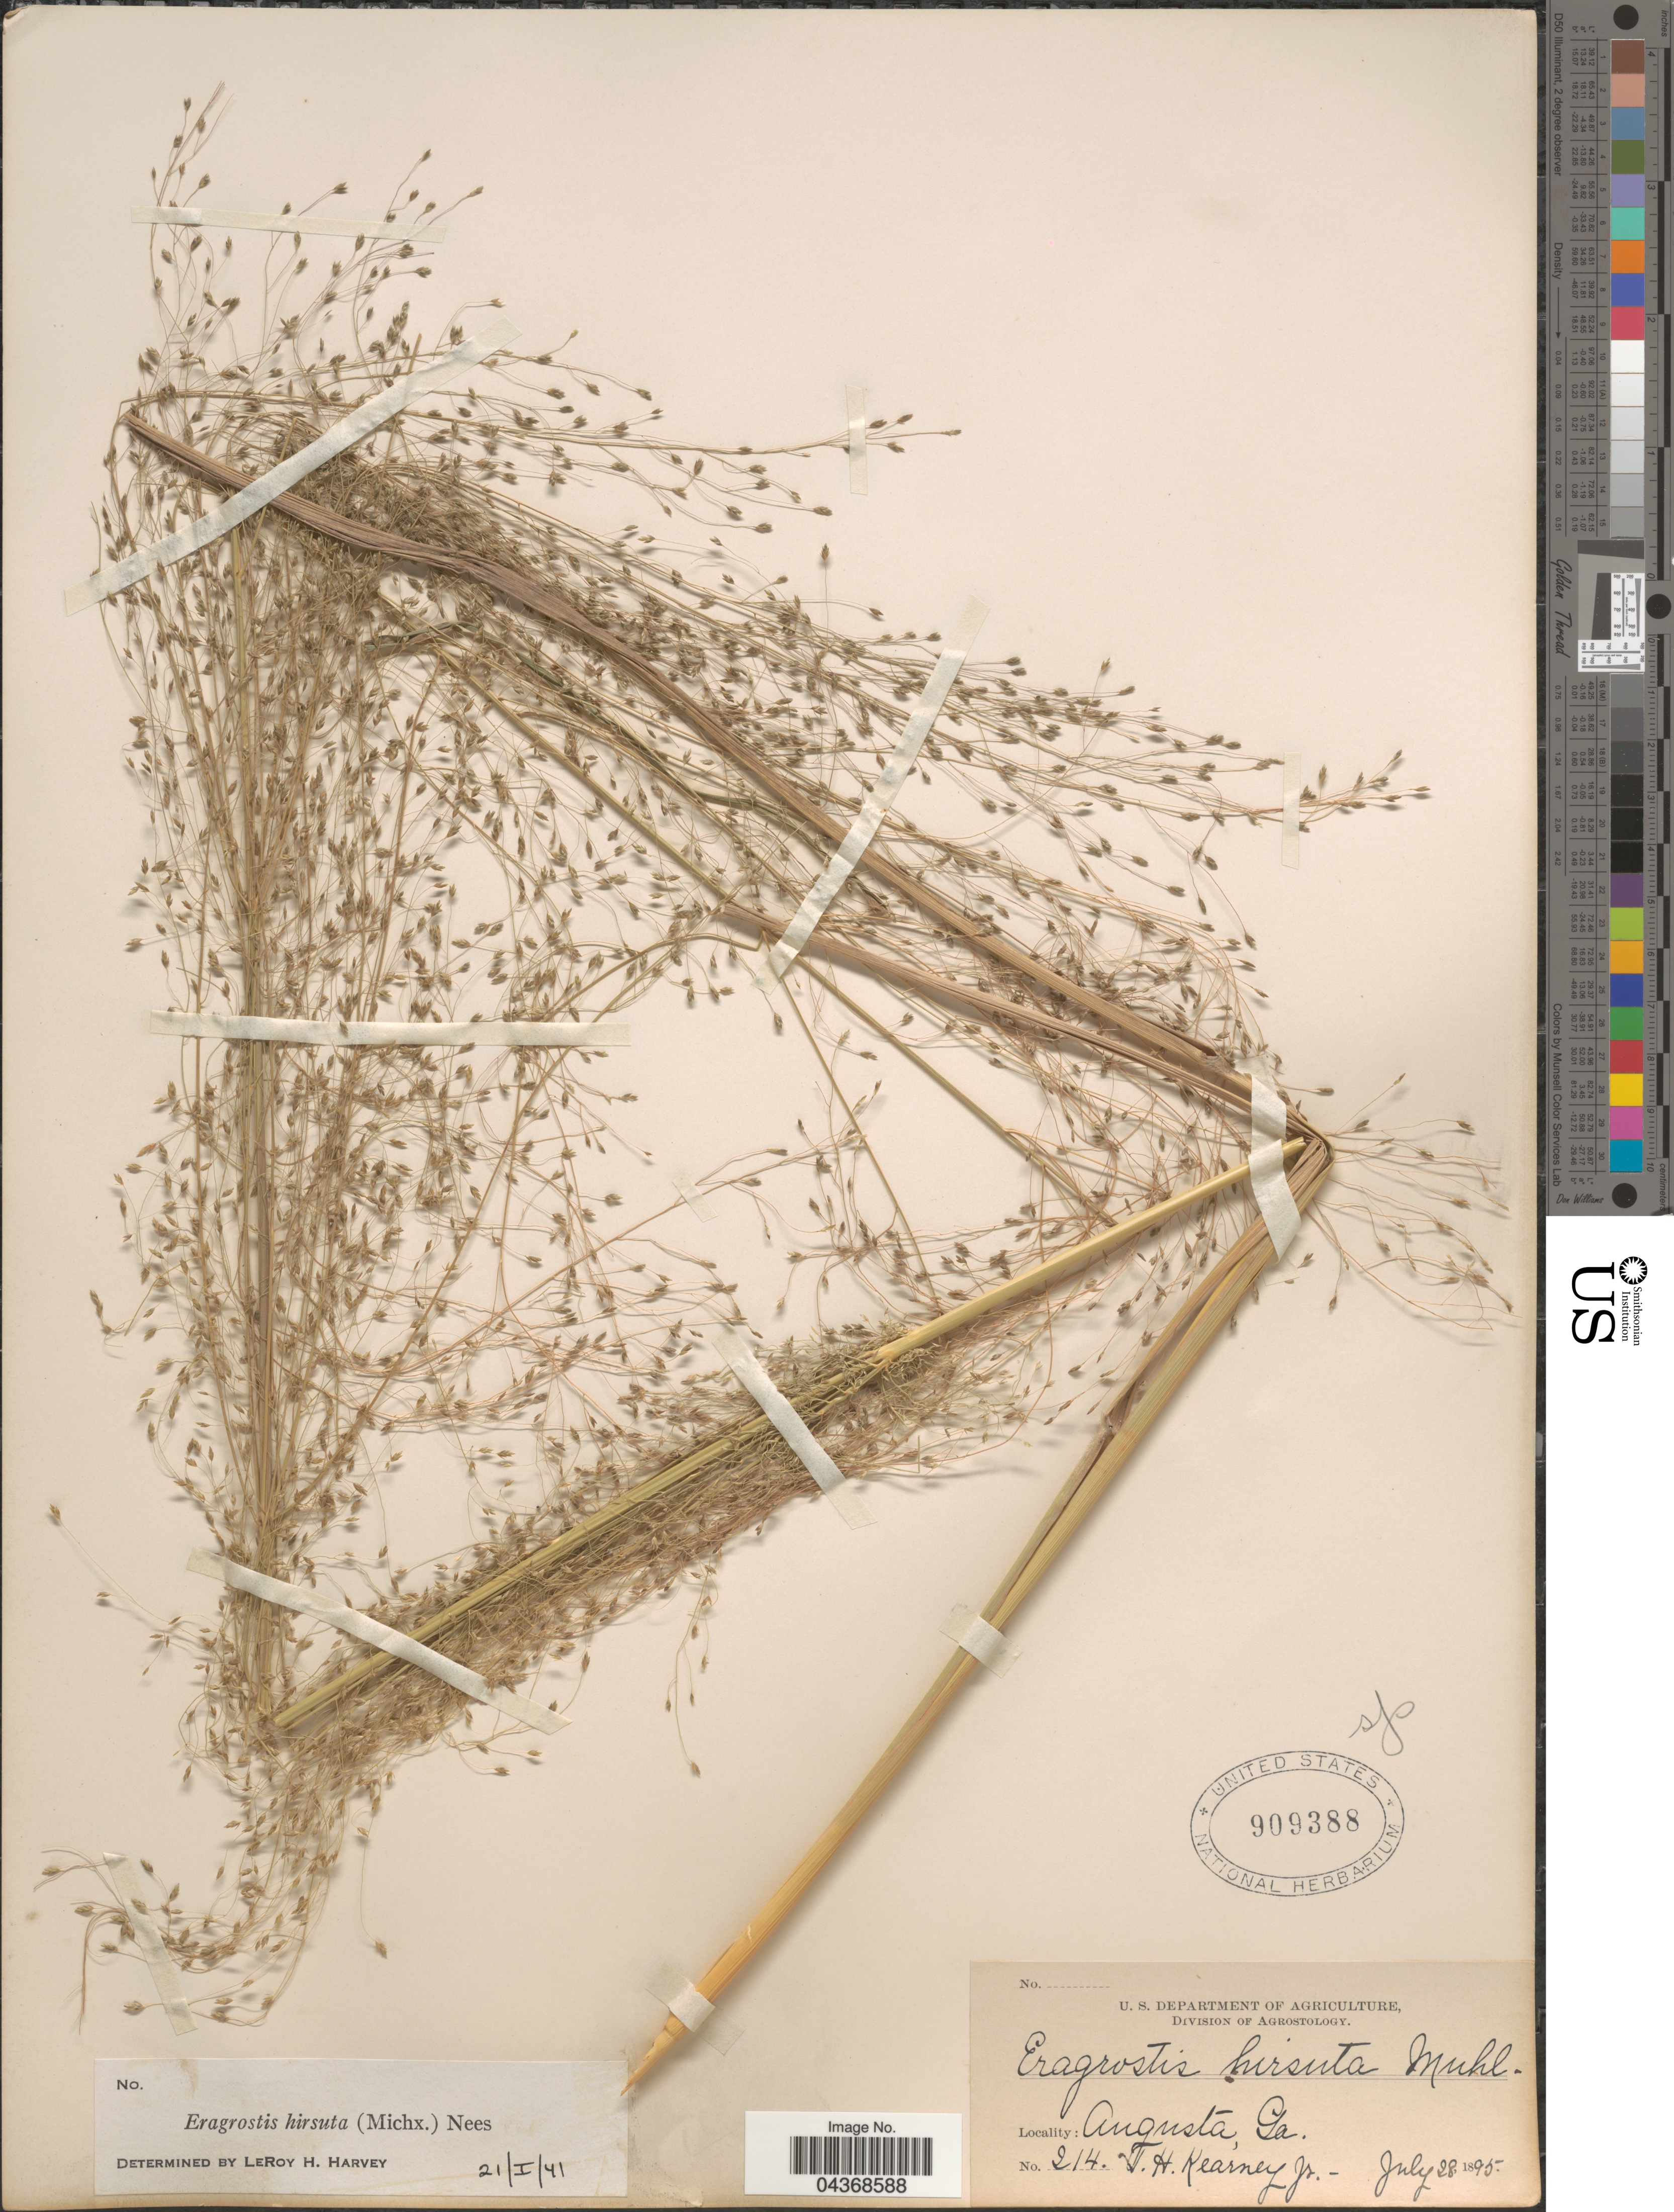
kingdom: Plantae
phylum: Tracheophyta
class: Liliopsida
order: Poales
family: Poaceae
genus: Eragrostis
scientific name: Eragrostis hirsuta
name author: (Michx.) Nees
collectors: T. H. Kearney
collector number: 214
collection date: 1895-07-28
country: United States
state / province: Georgia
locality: Augusta.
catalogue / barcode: US 909388